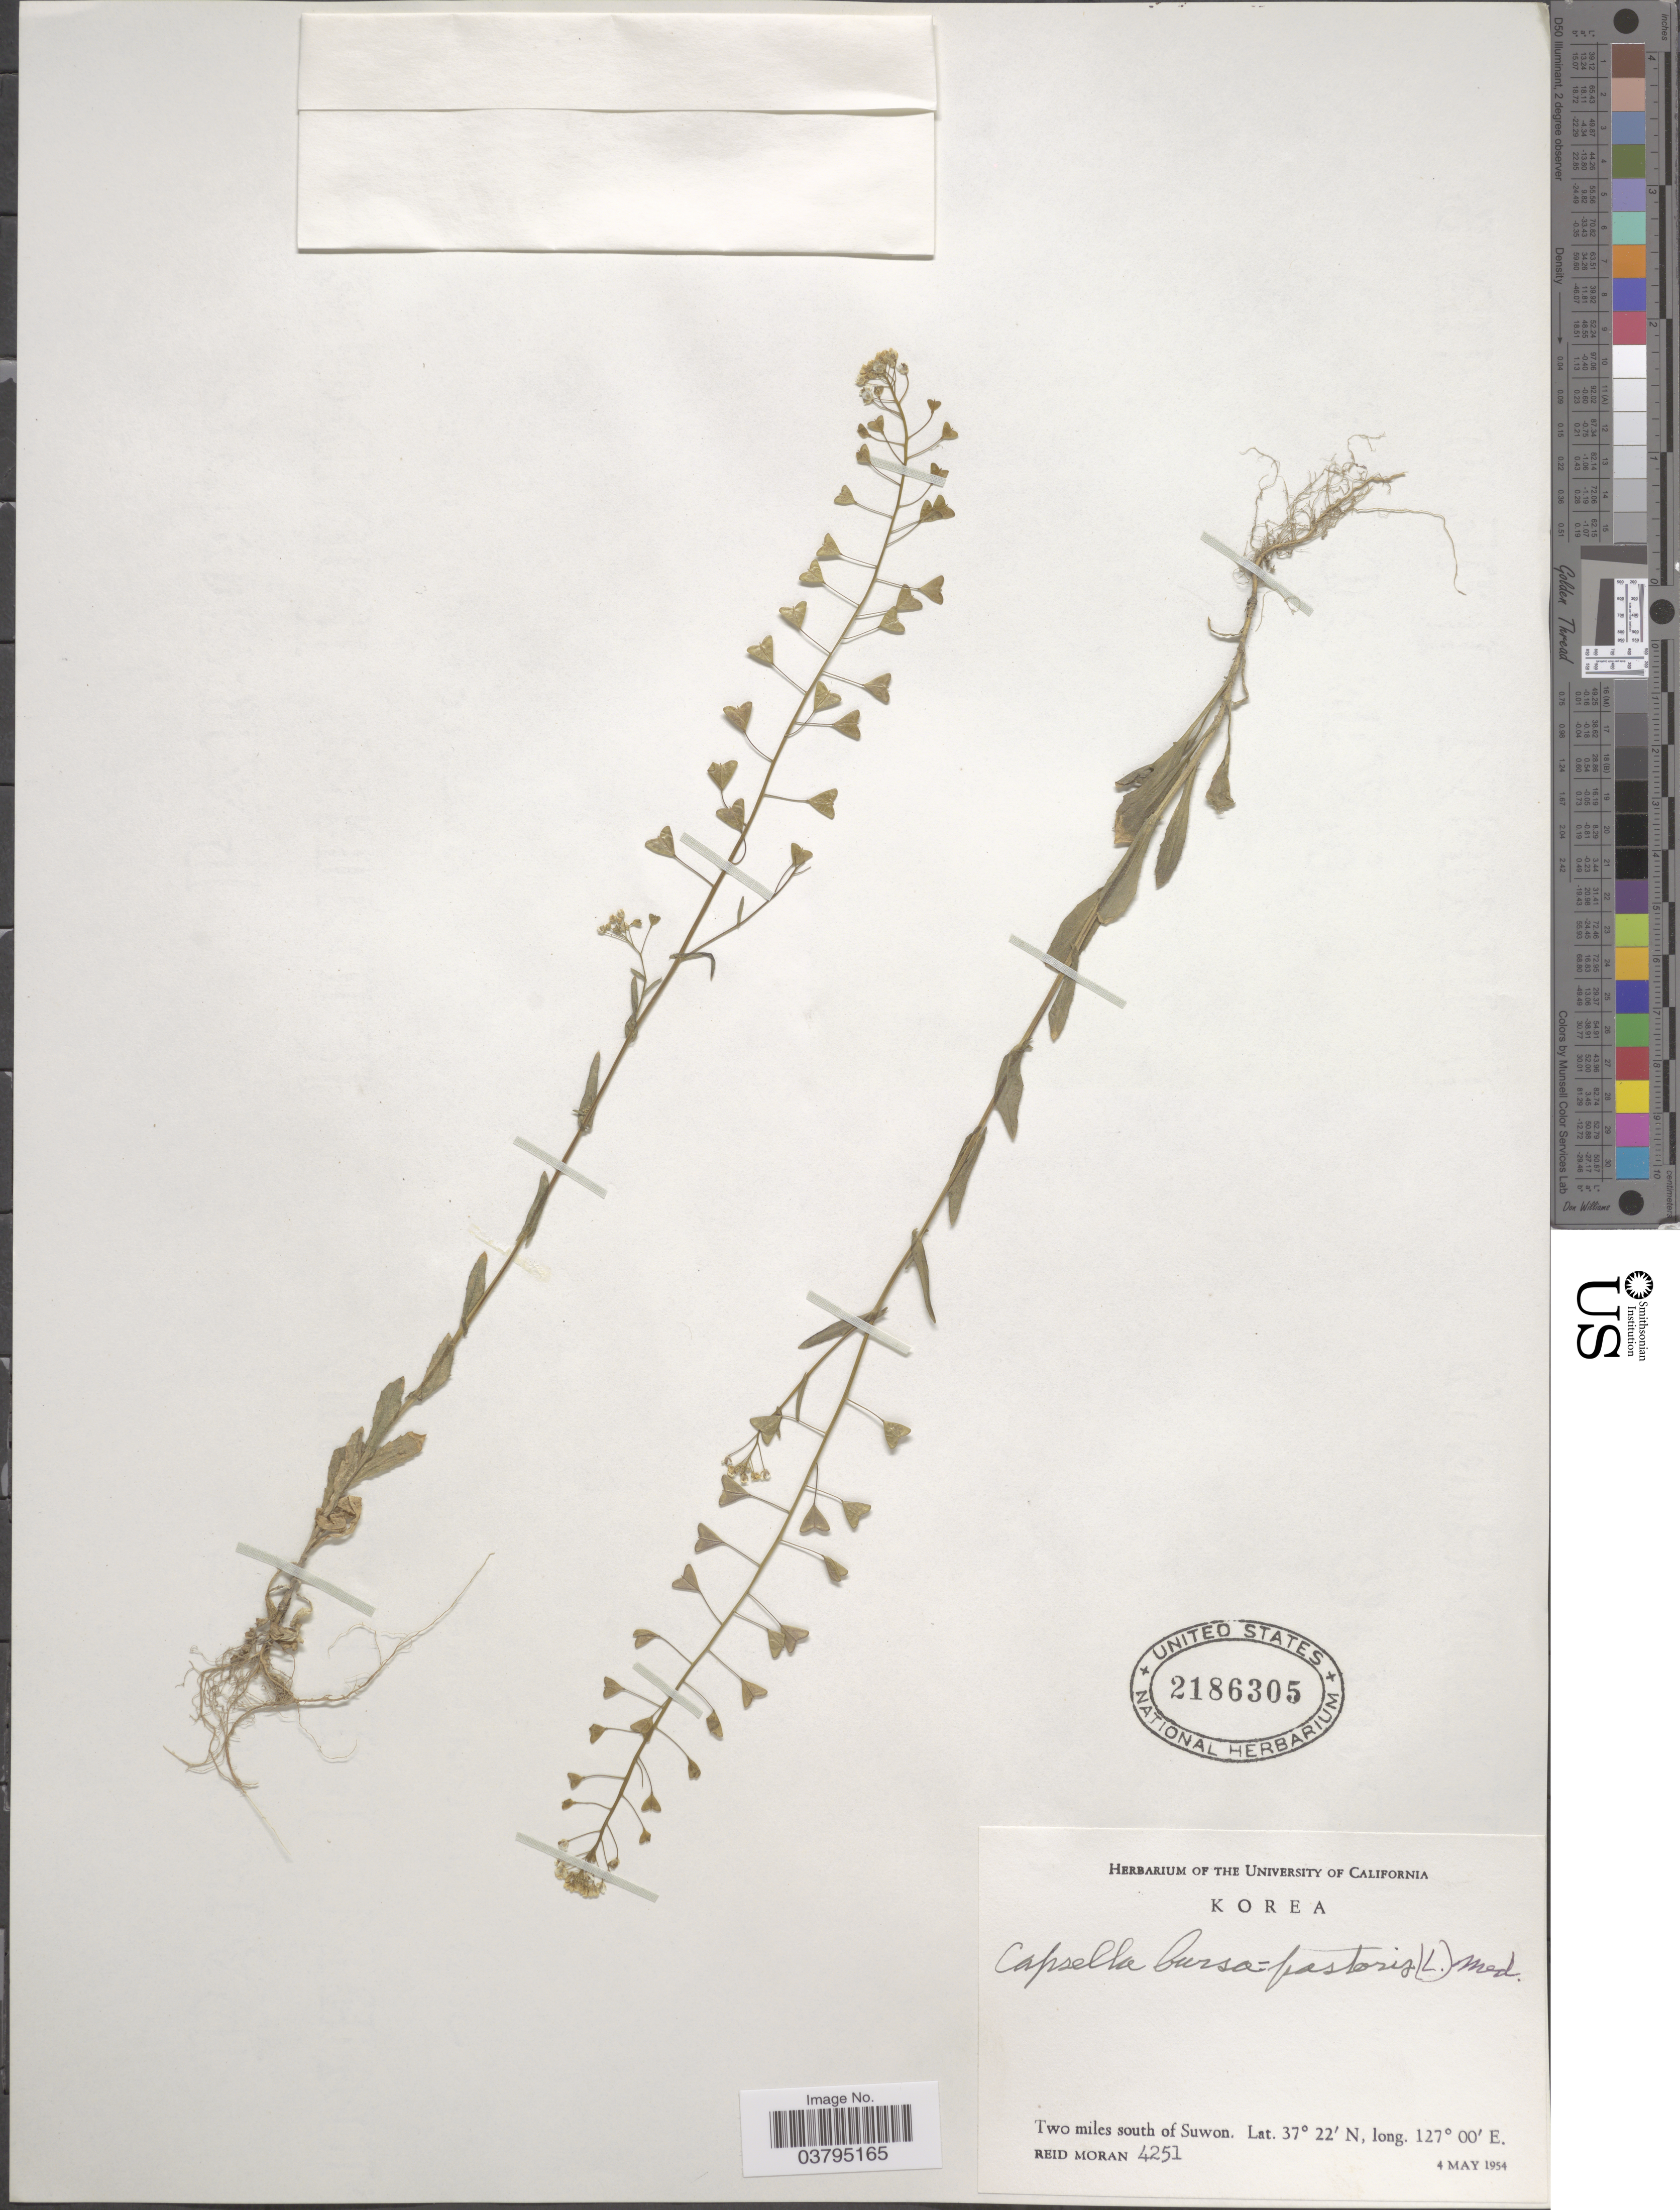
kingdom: Plantae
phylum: Tracheophyta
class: Magnoliopsida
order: Brassicales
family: Brassicaceae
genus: Capsella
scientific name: Capsella bursa-pastoris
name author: (L.) Medik.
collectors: R. V. Moran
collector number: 4251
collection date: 1954-05-04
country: South Korea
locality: Two miles south of Suwon.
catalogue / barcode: US 2186305